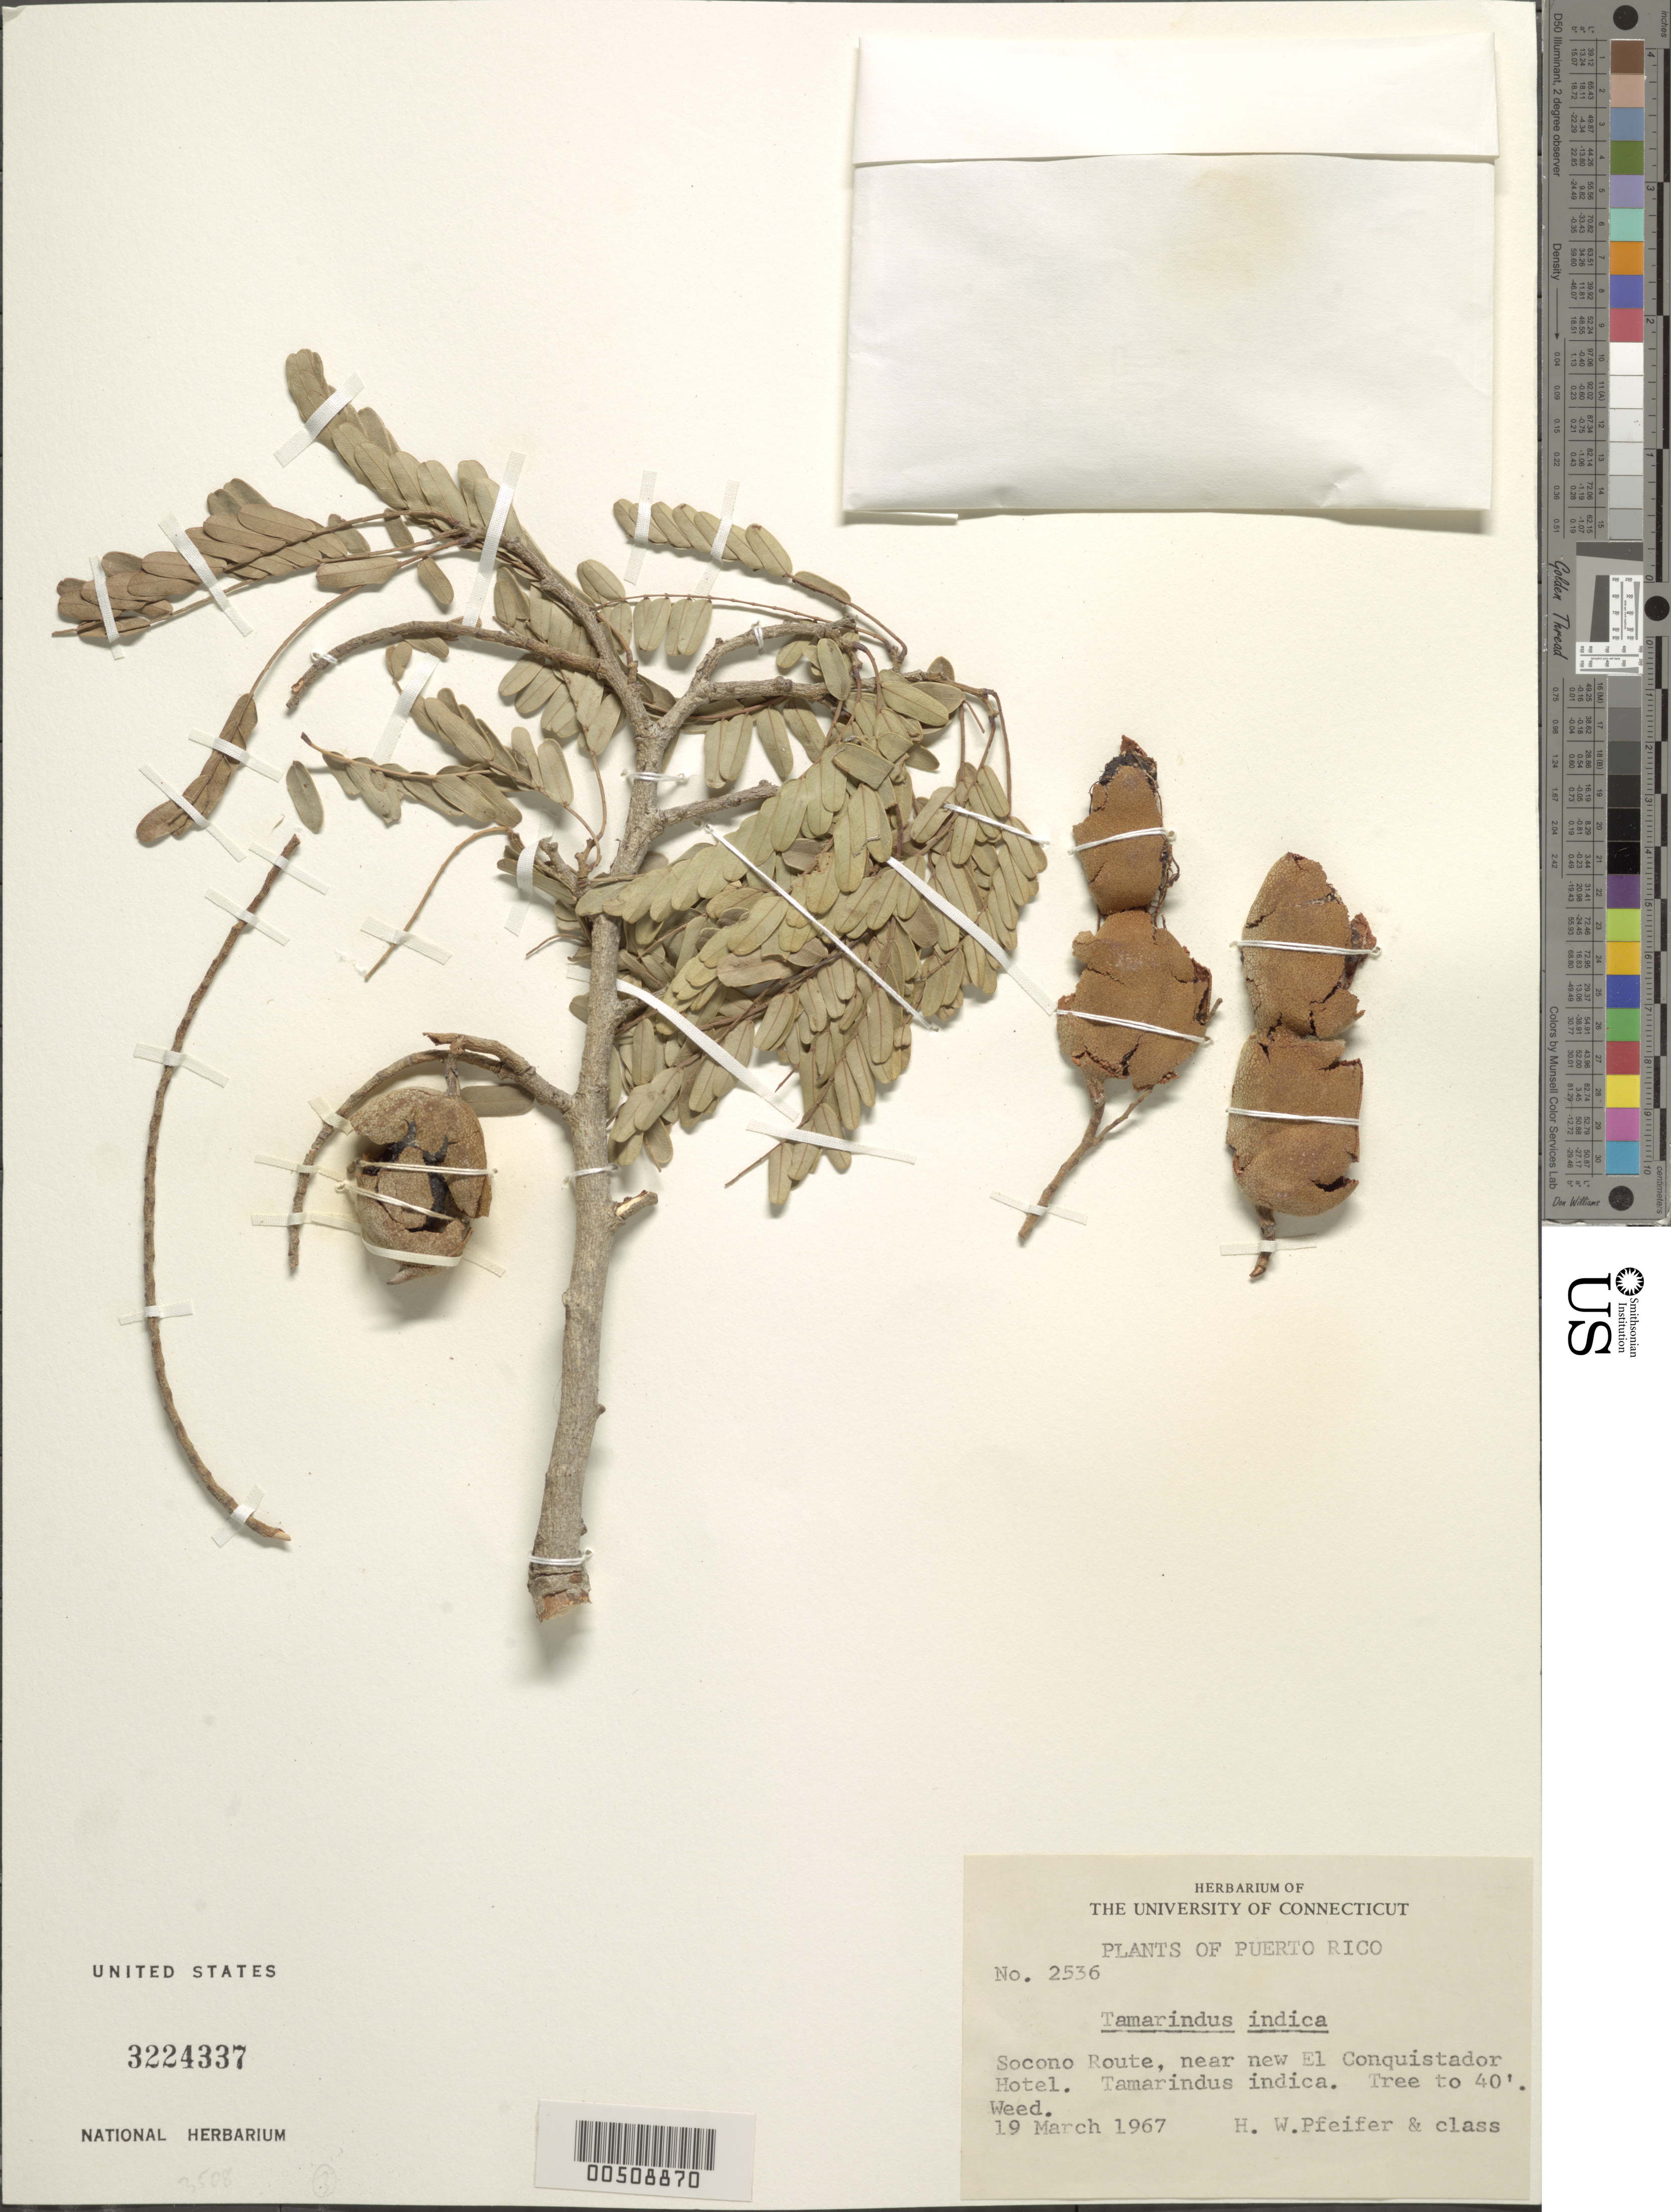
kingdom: Plantae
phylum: Tracheophyta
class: Magnoliopsida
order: Fabales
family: Fabaceae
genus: Tamarindus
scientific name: Tamarindus indica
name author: L.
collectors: H. W. Pfeifer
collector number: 2536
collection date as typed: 19 Mar 1967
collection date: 1967-03-19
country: Puerto Rico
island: Greater Antilles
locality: Socono route, near el conquistador hotel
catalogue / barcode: US 3224337